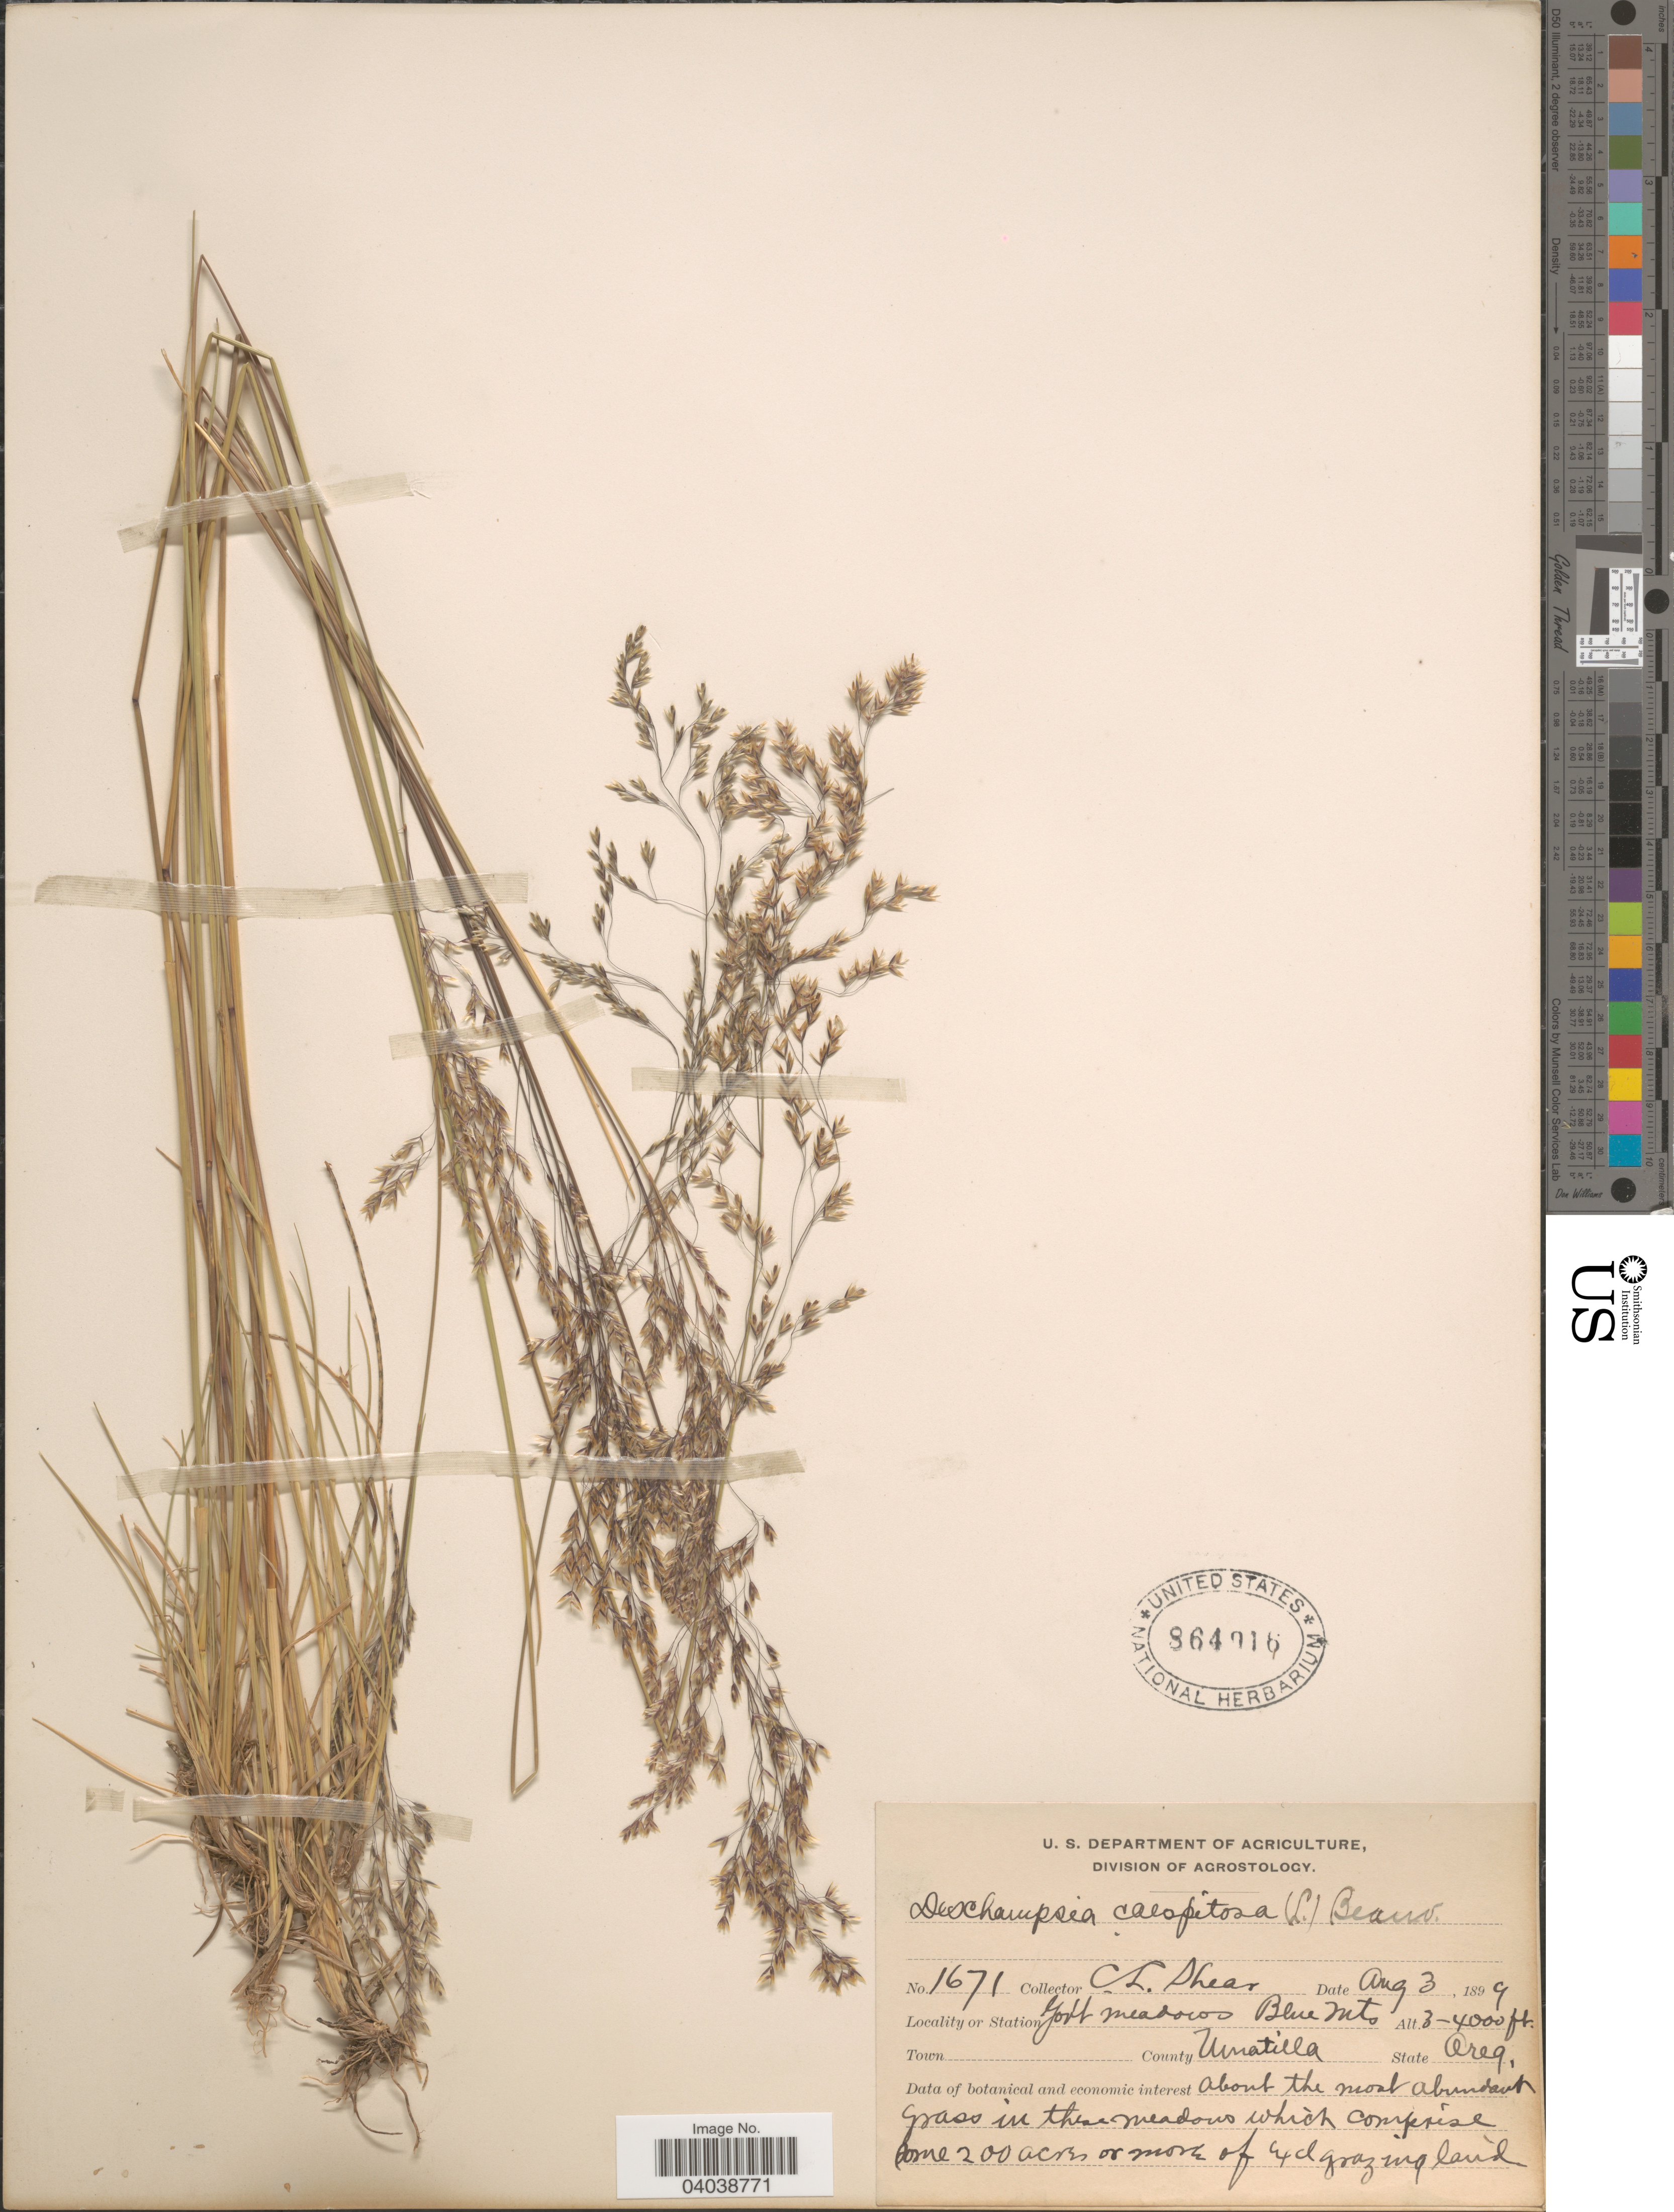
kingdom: Plantae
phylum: Tracheophyta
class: Liliopsida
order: Poales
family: Poaceae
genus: Deschampsia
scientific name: Deschampsia cespitosa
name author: (L.) P. Beauv.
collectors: C. L. Shear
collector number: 1671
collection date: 1899-08-03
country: United States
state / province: Oregon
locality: Station Golf meadows. Blue Mts. County Umatilla.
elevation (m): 914